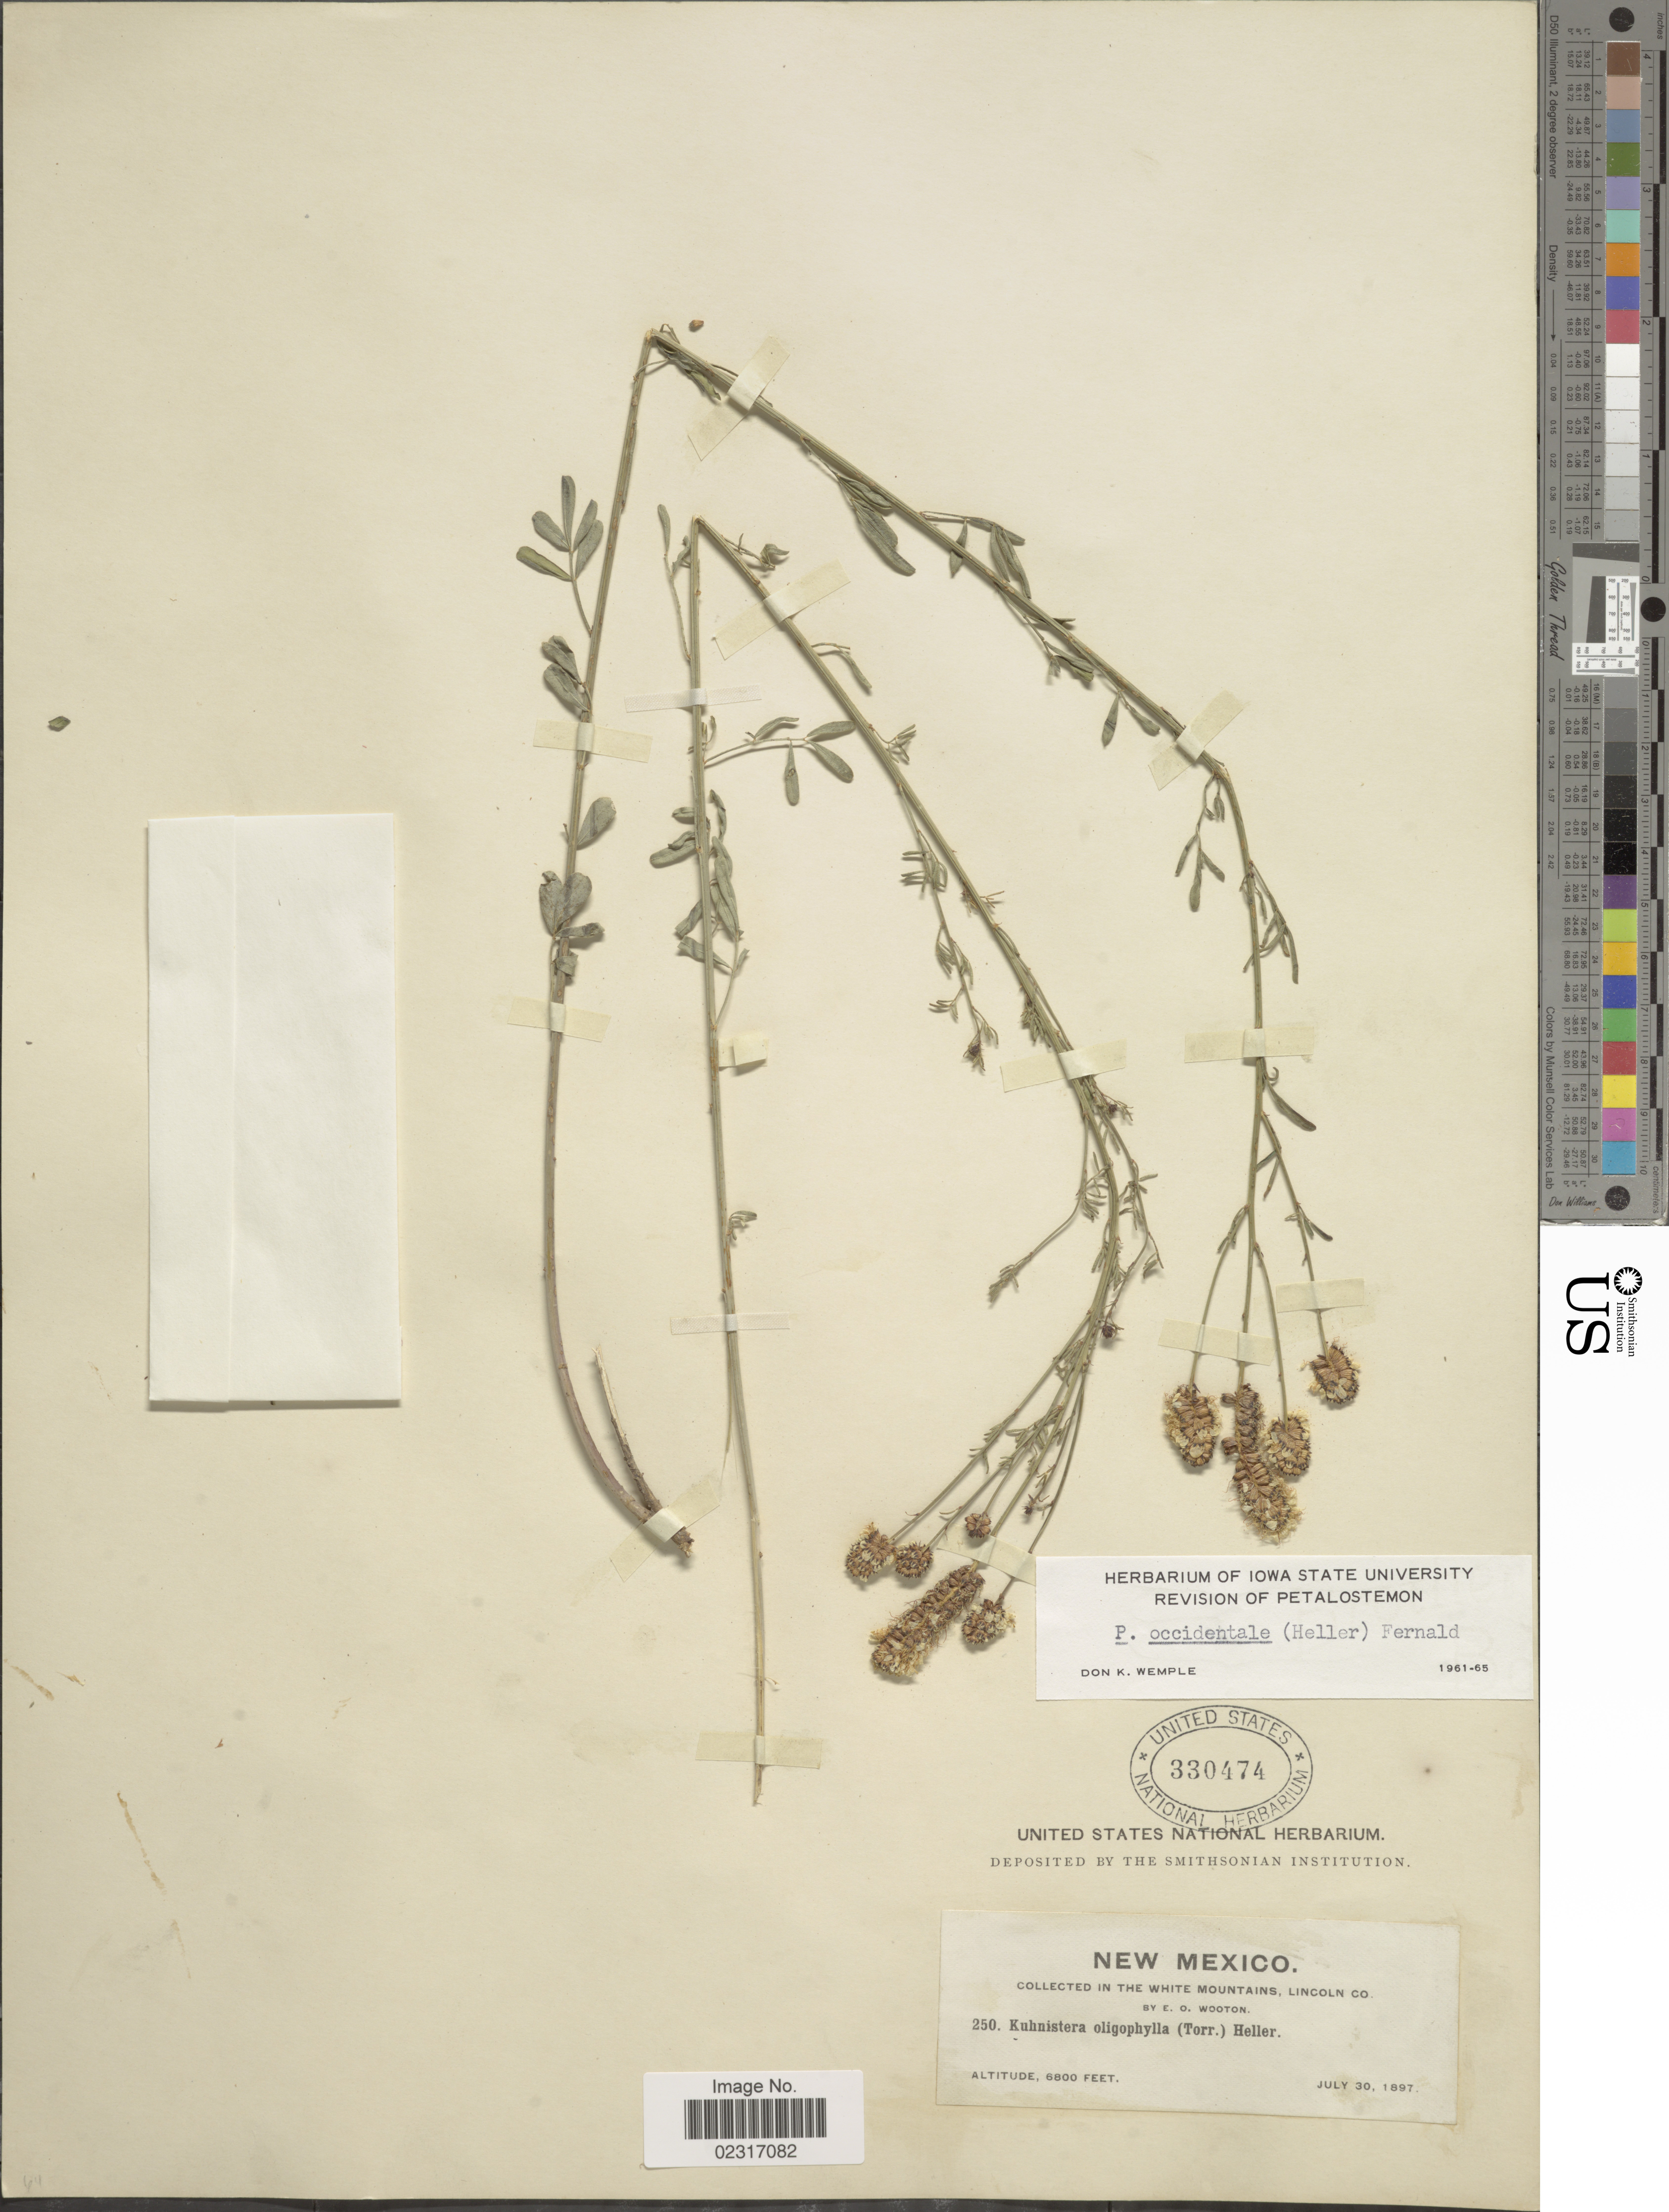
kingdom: Plantae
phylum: Tracheophyta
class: Magnoliopsida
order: Fabales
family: Fabaceae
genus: Dalea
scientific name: Dalea candida var. oligophylla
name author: (Torr) Shinners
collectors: E. O. Wooton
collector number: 250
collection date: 1897-07-30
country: United States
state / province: New Mexico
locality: The White Mountains, Lincoln Co.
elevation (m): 2073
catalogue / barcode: US 330474